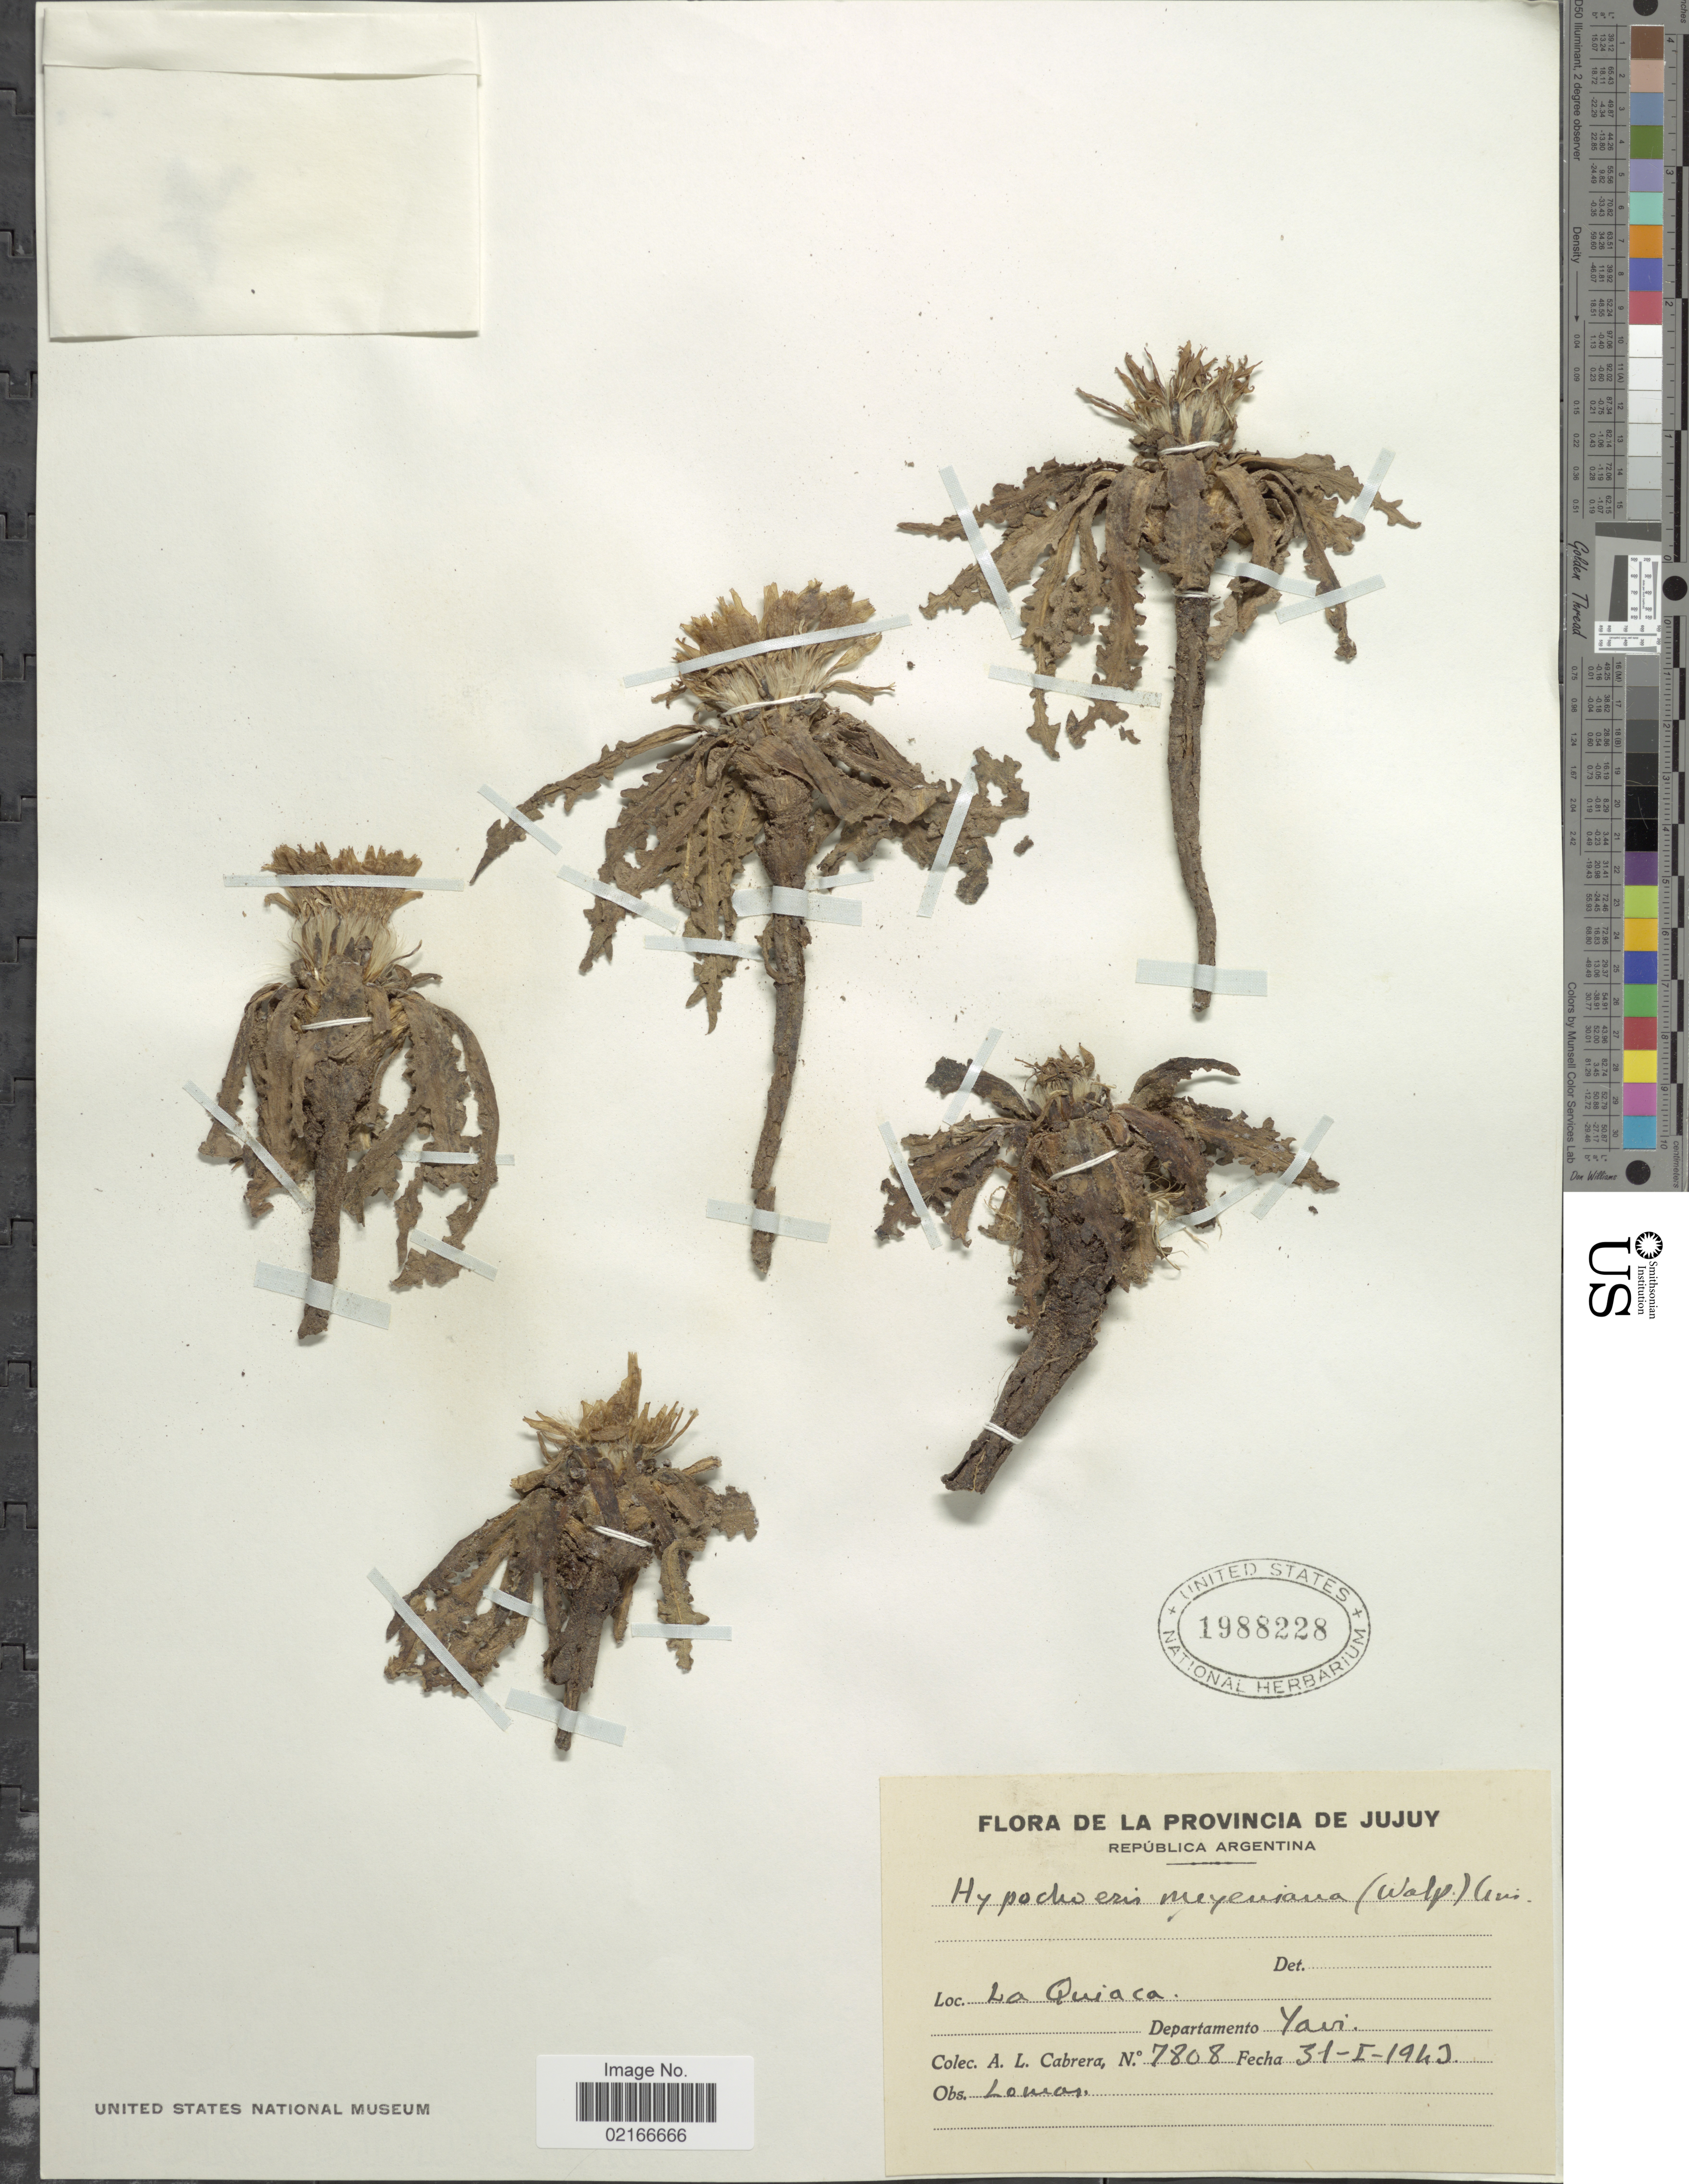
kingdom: Plantae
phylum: Tracheophyta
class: Magnoliopsida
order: Asterales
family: Asteraceae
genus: Hypochaeris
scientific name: Hypochaeris meyeniana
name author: (Walp.) Benth. & Hook. f. ex Griseb.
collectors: A. L. Cabrera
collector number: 7808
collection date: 1943-01-31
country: Argentina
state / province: Jujuy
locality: La Quiaca. Departamento Yavi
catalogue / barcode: US 1988228